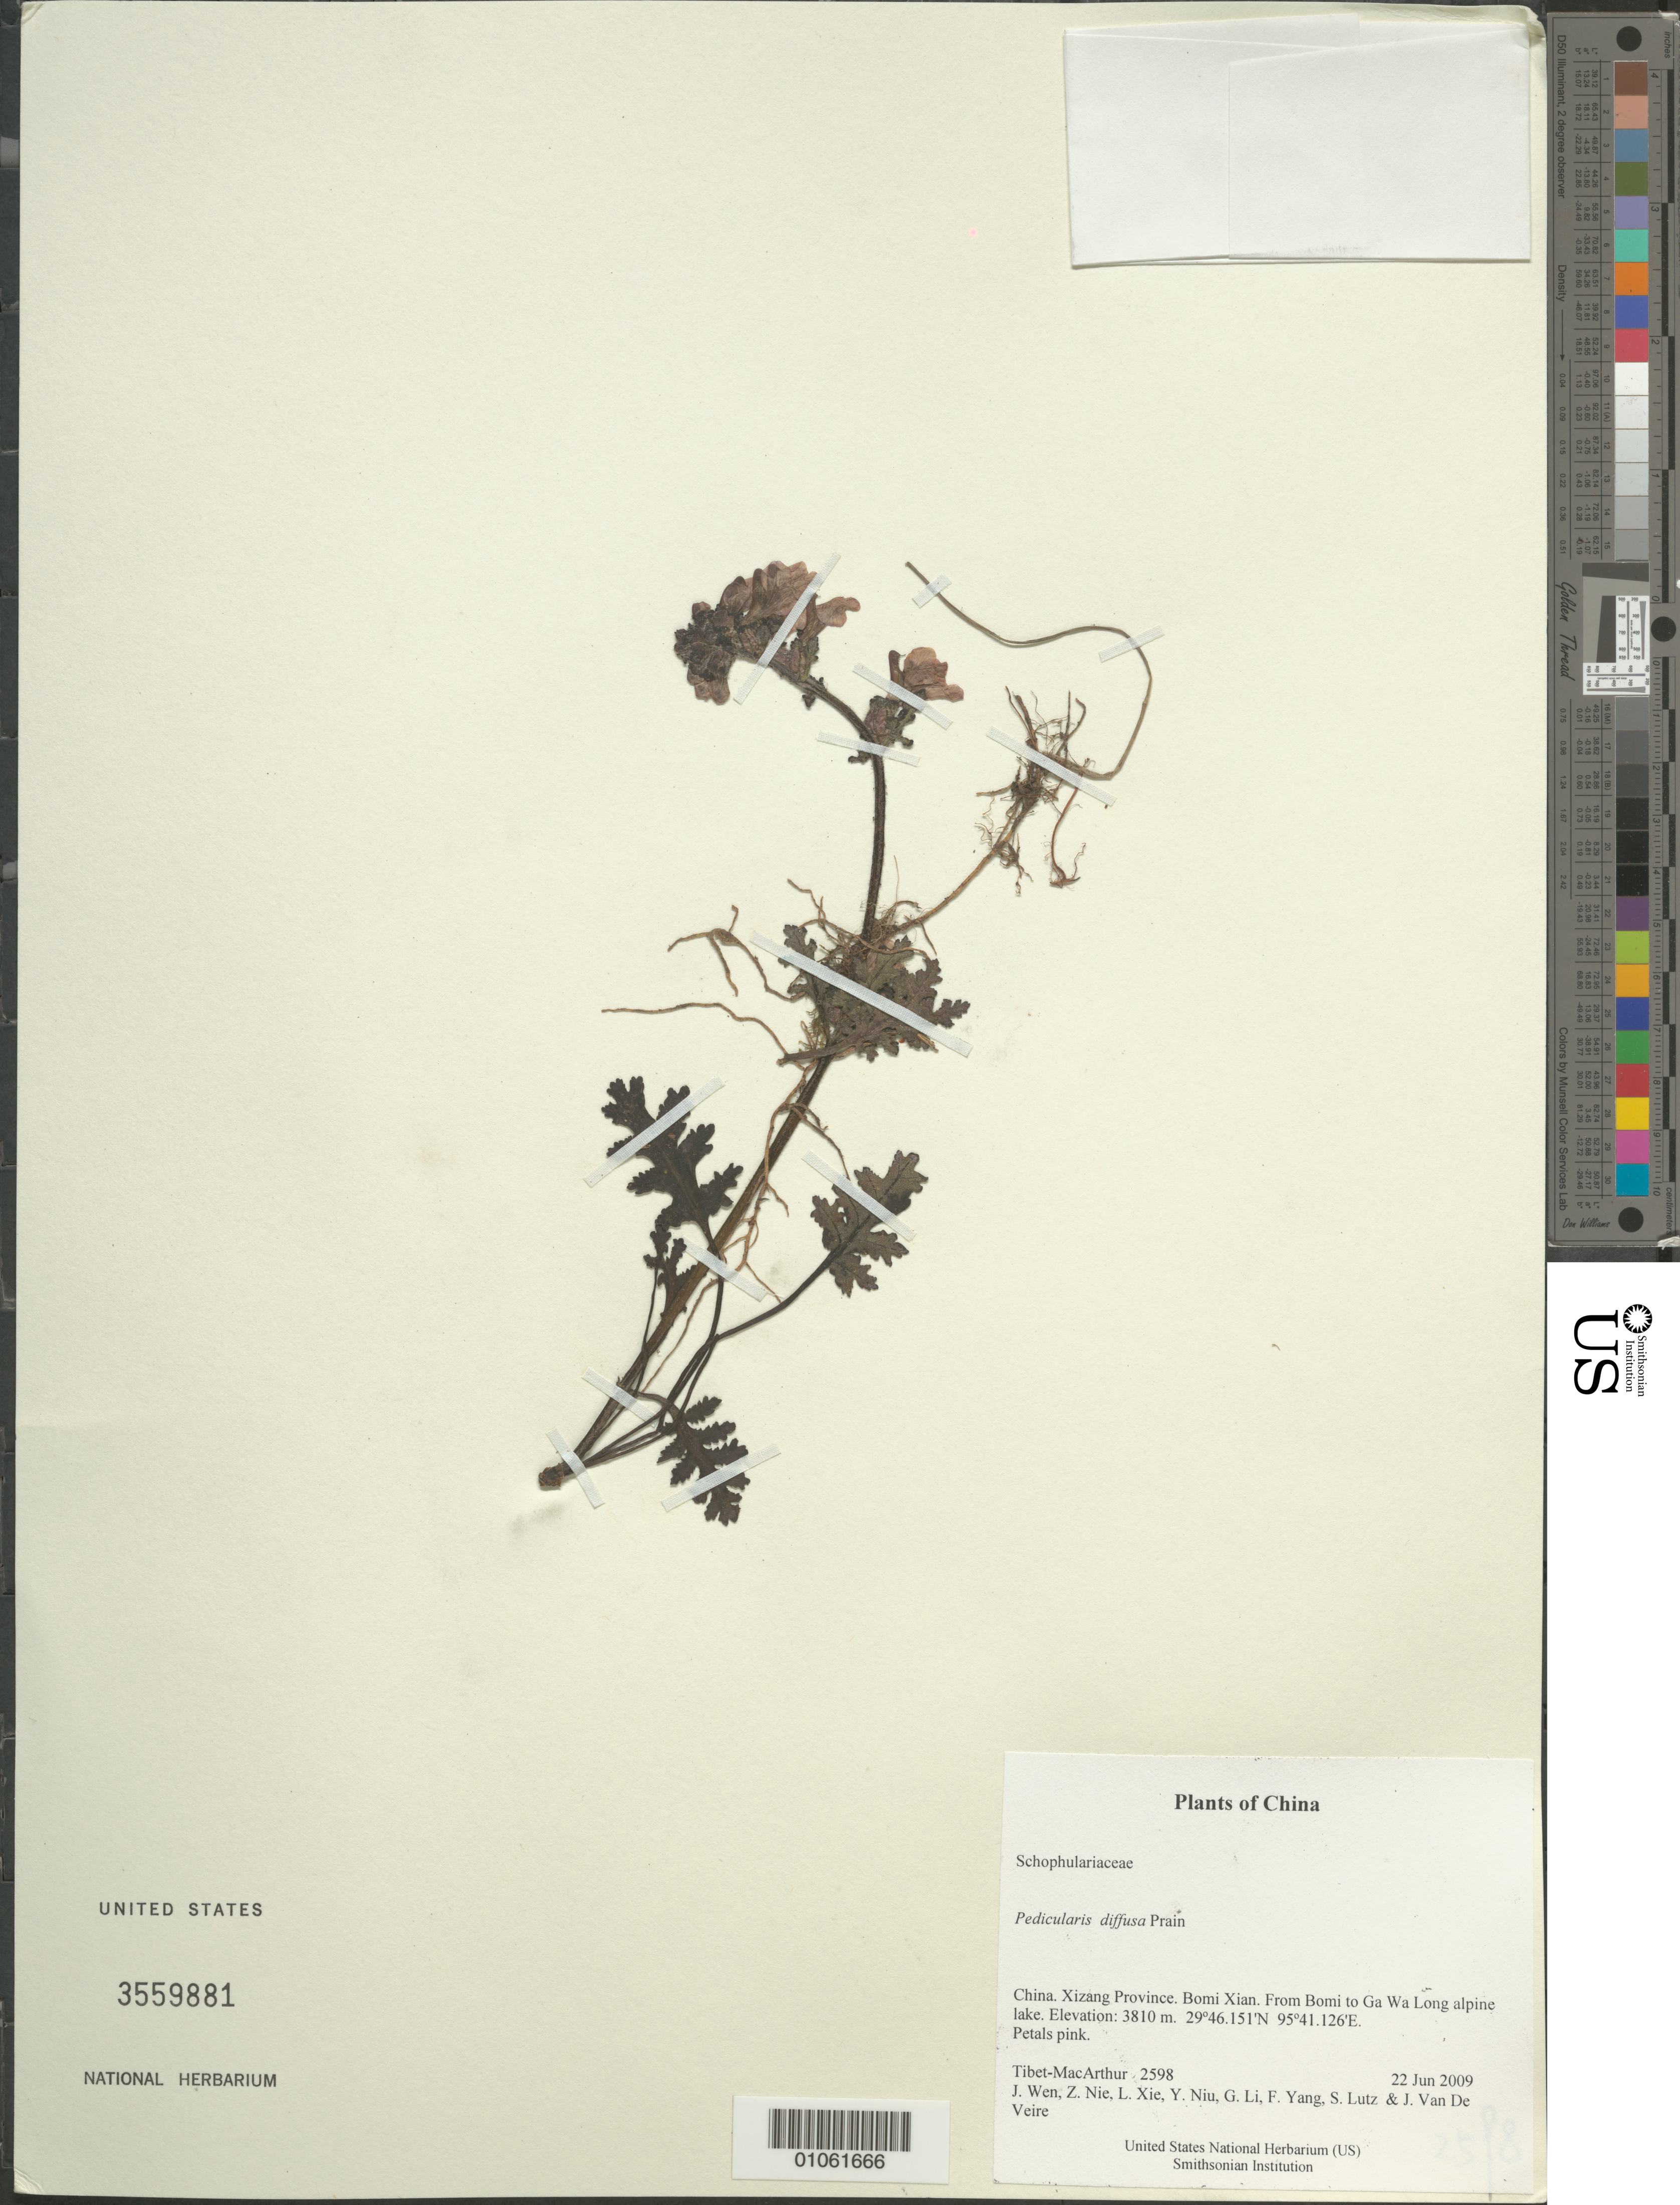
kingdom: Plantae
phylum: Tracheophyta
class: Magnoliopsida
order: Lamiales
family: Orobanchaceae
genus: Pedicularis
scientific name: Pedicularis diffusa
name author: Prain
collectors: Tibet-MacArthur, J. Wen, Z. Nie, L. Xie, Y. Niu, G. Li, F. Yang, S. Lutz & J. Van De Veire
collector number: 2598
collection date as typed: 22 Jun 2009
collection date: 2009-06-22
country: China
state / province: Xizang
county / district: Bomi Xian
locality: From Bomi to Ga Wa Long alpine lake.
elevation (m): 3810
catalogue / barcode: US 3559881